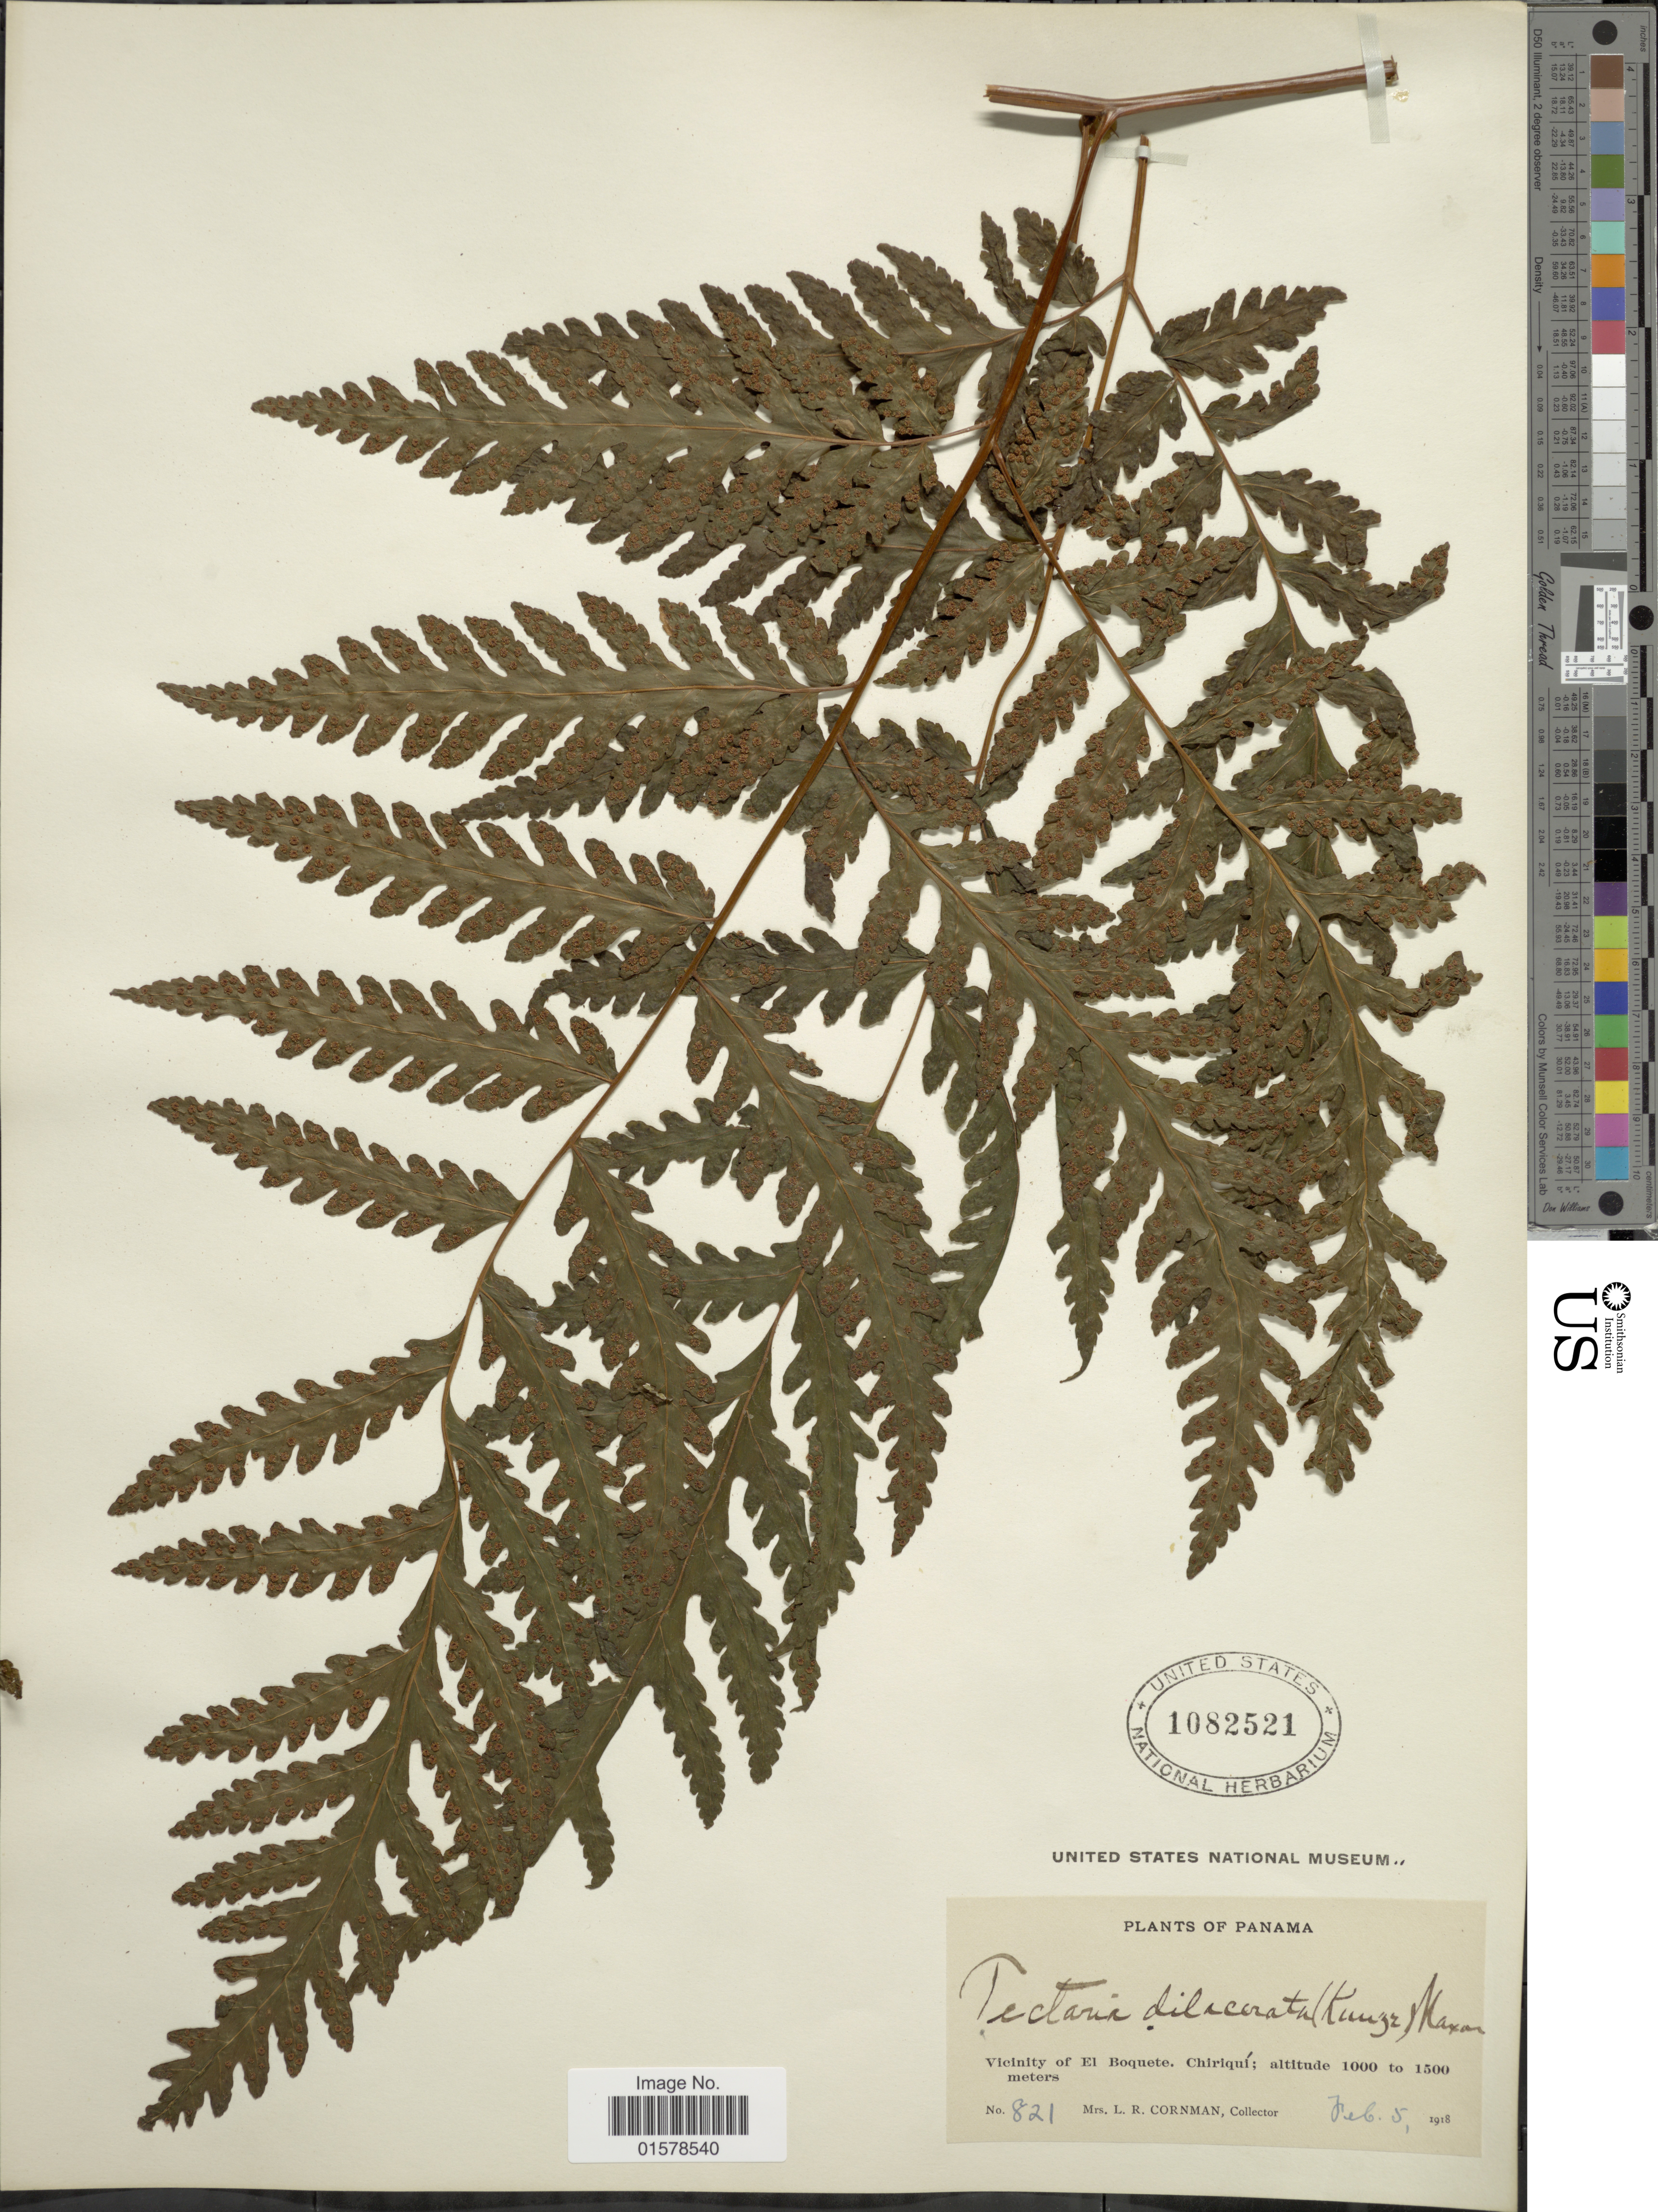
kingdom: Plantae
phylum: Tracheophyta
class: Polypodiopsida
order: Polypodiales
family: Tectariaceae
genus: Tectaria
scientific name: Tectaria mexicana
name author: (Fée) C.V. Morton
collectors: L. Cornman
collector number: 821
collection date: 1918-02-05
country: Panama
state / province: Chiriqui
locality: Vicinity of El Boquete, Chiriqui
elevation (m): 1000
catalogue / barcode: US 1082521